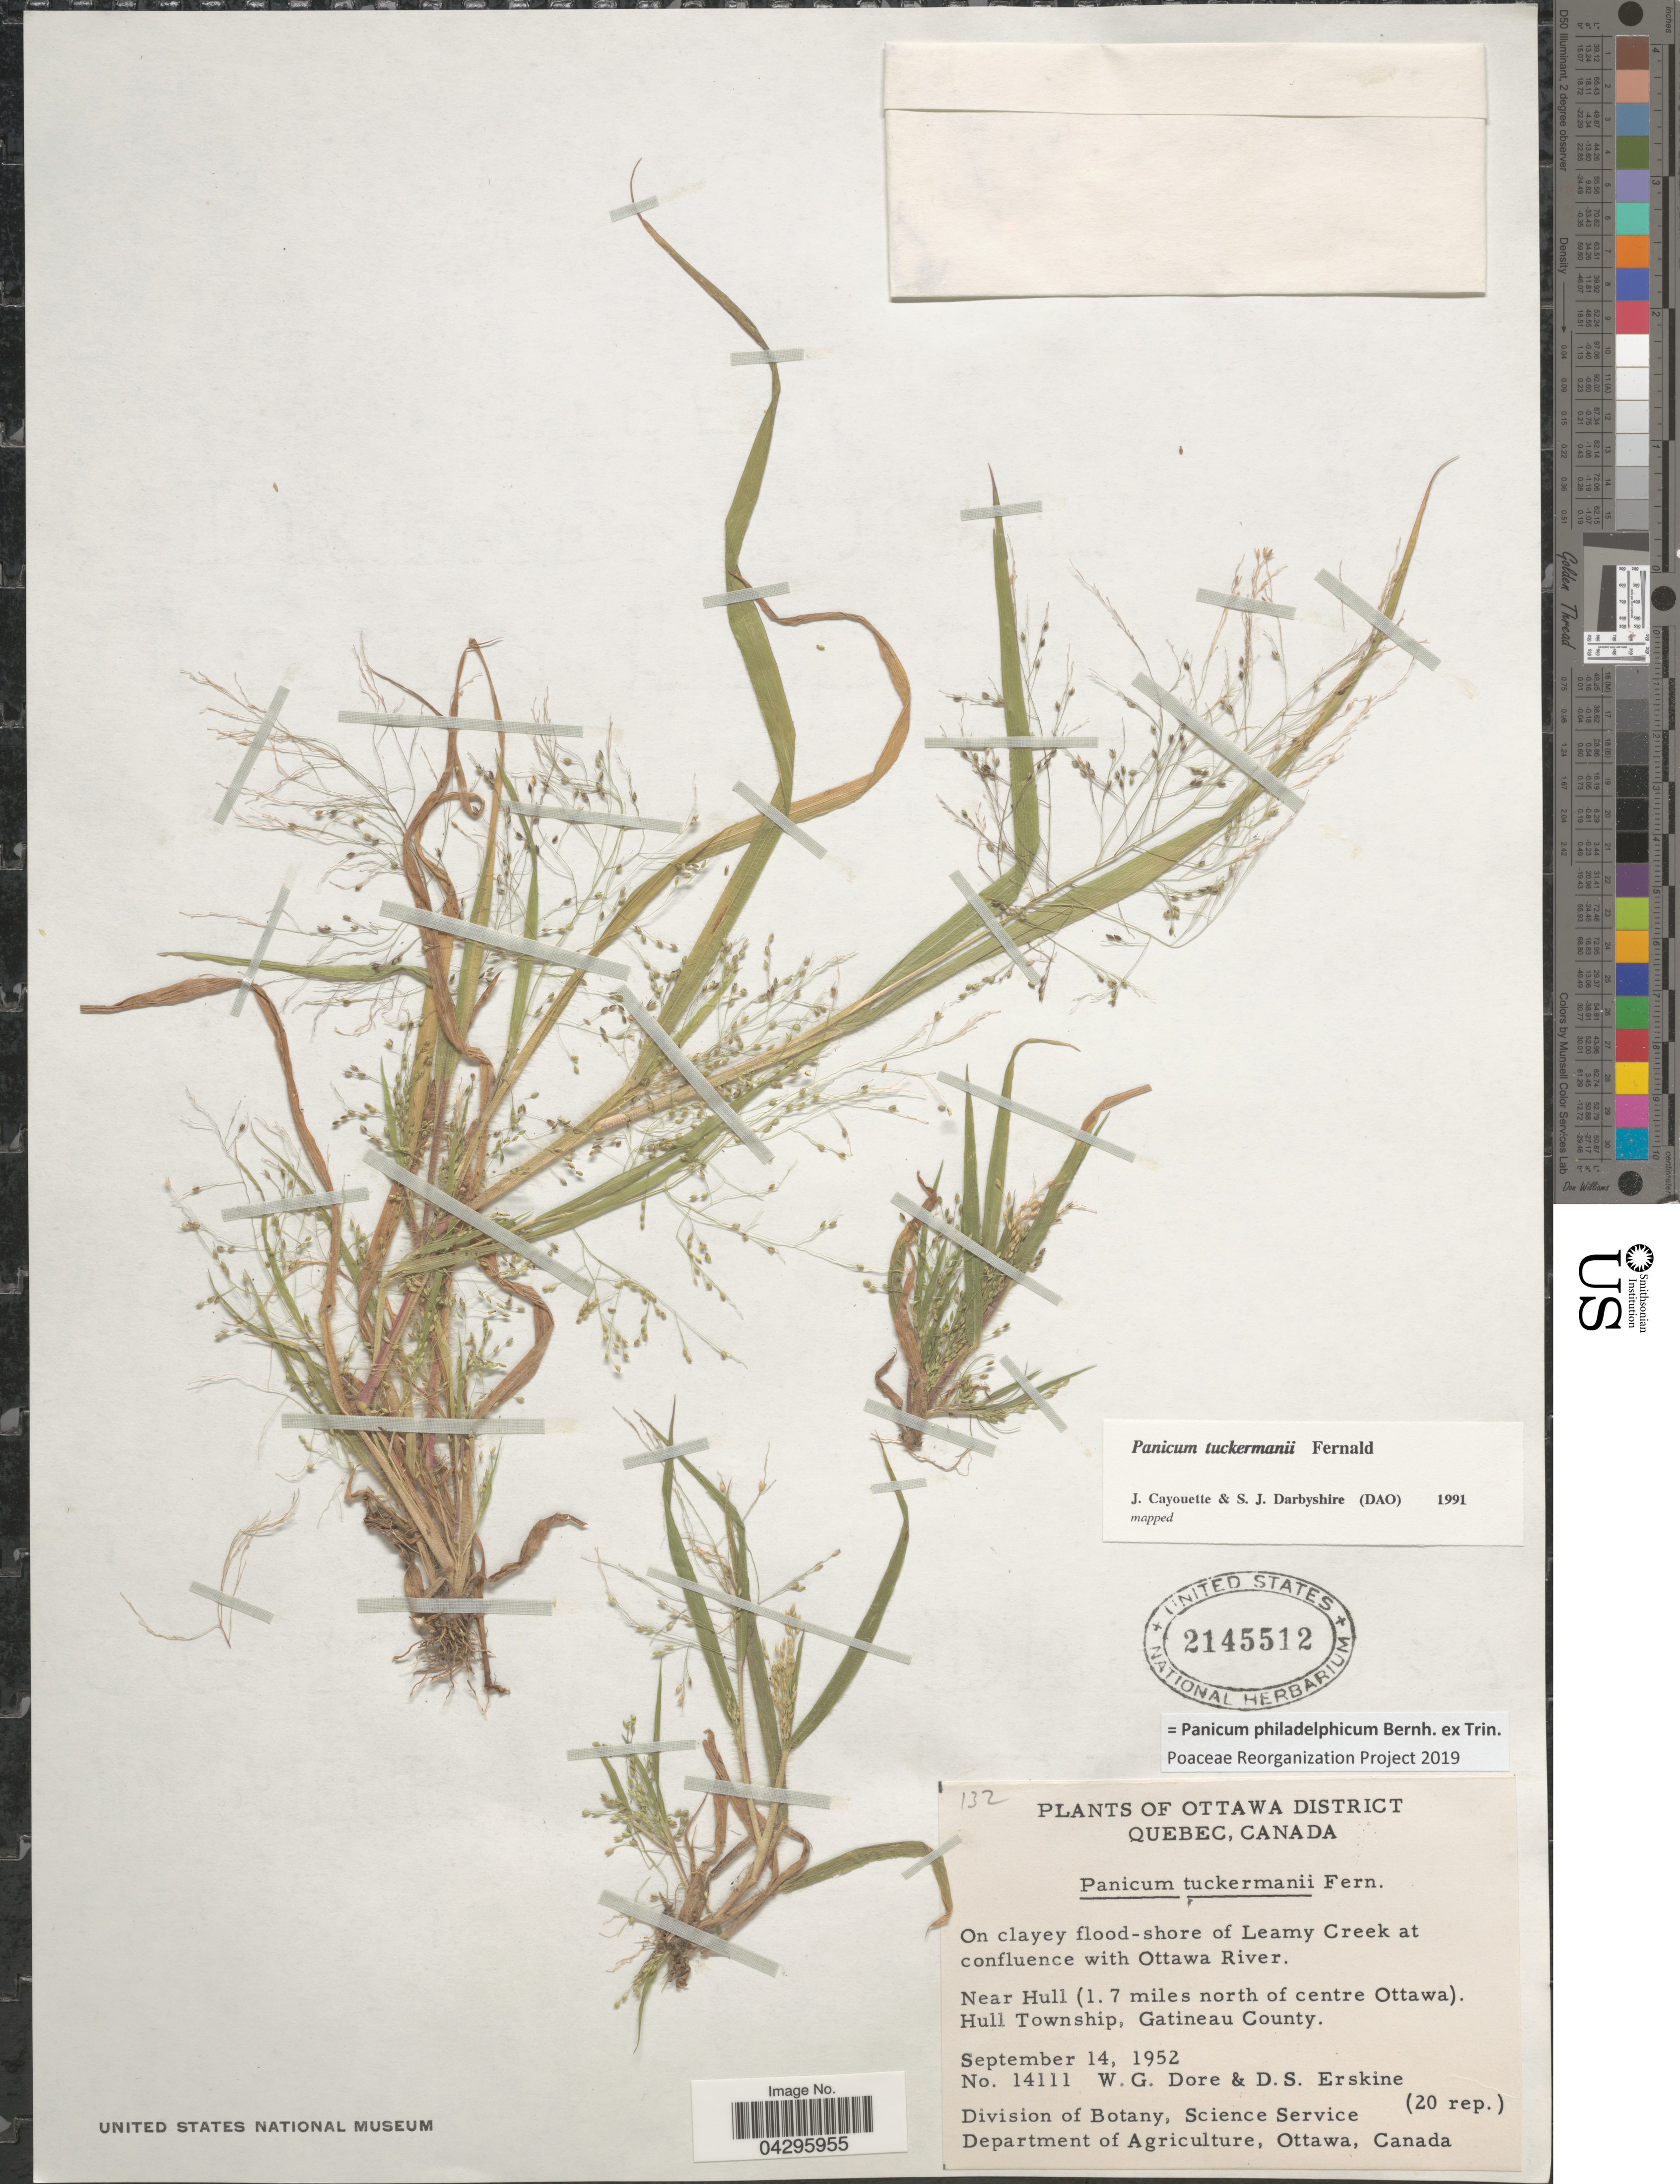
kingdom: Plantae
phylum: Tracheophyta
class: Liliopsida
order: Poales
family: Poaceae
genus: Panicum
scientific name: Panicum philadelphicum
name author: Bernh. ex Trin.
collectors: W. Dore & D. Erskine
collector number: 14111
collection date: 1952-09-14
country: Canada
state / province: Quebec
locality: Ottawa District. On clayey flood-shore of Leamy Creek at confluence with Ottawa River. Near Hull (1.7 miles north of centre Ottawa). Hull Township, Gatineau County.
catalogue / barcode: US 2145512